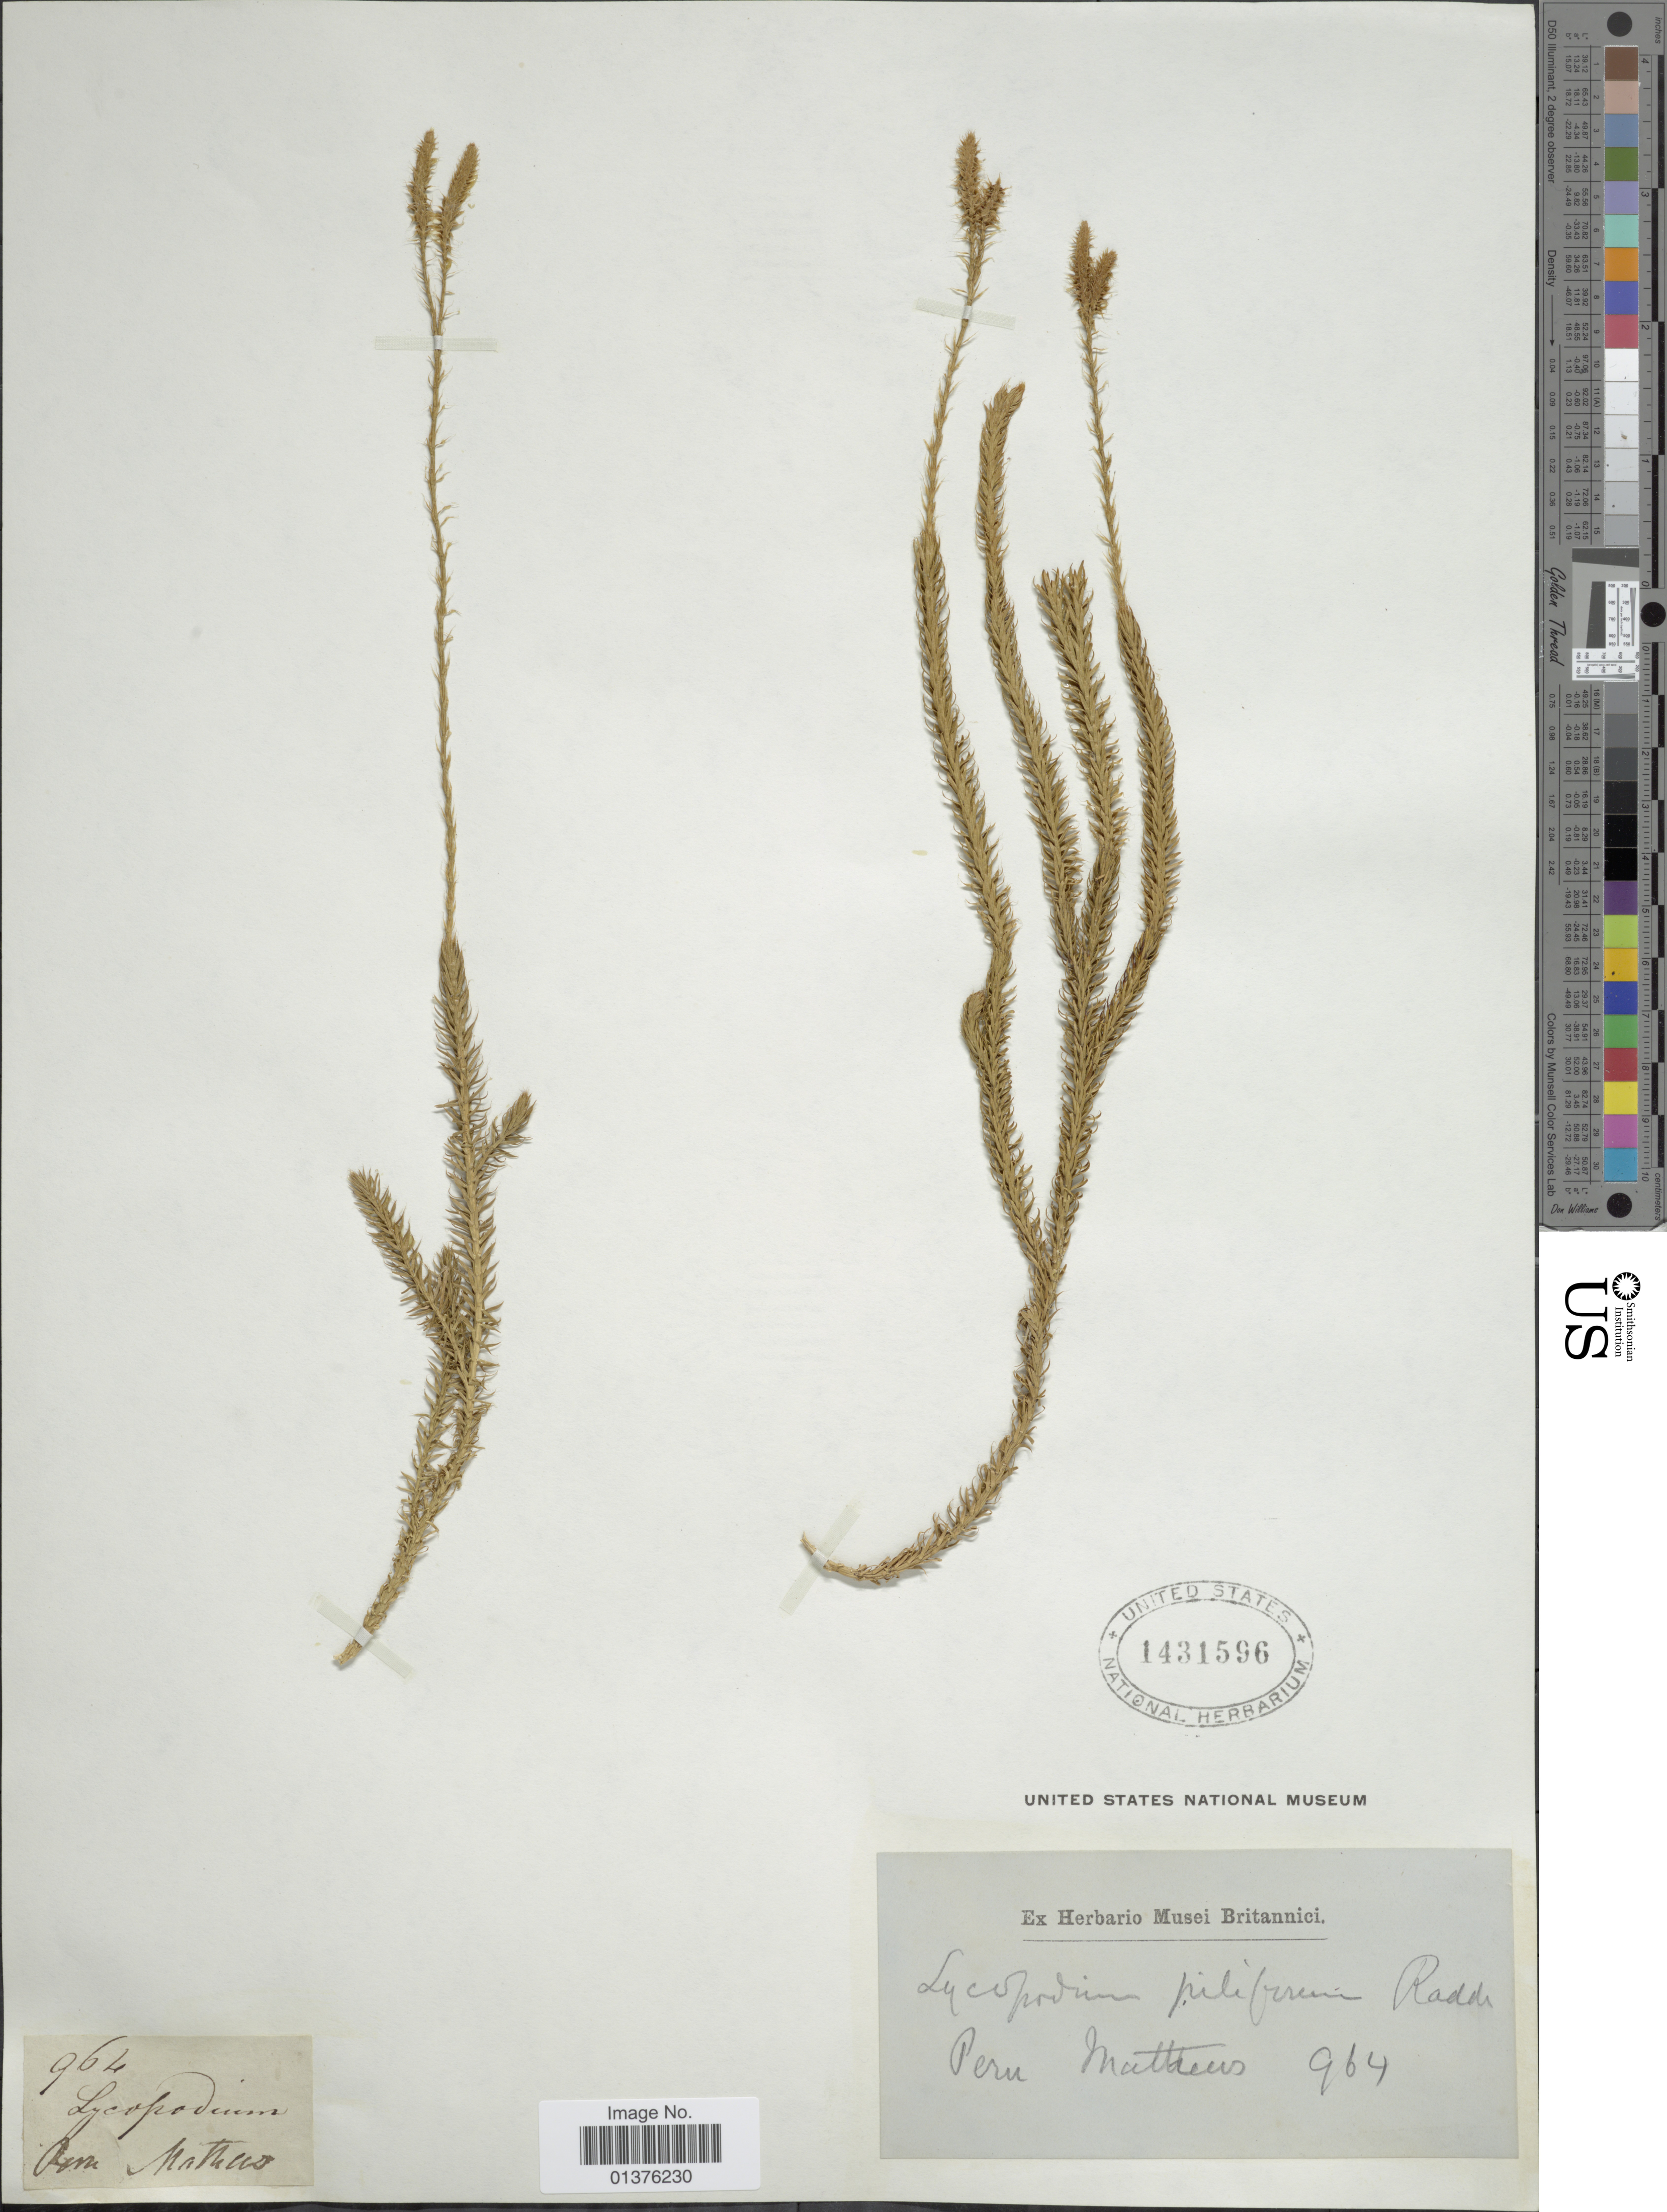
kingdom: Plantae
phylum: Tracheophyta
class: Lycopodiopsida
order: Lycopodiales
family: Lycopodiaceae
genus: Lycopodium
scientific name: Lycopodium clavatum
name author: L.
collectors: -- Matthews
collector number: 964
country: Peru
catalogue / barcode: US 1431596